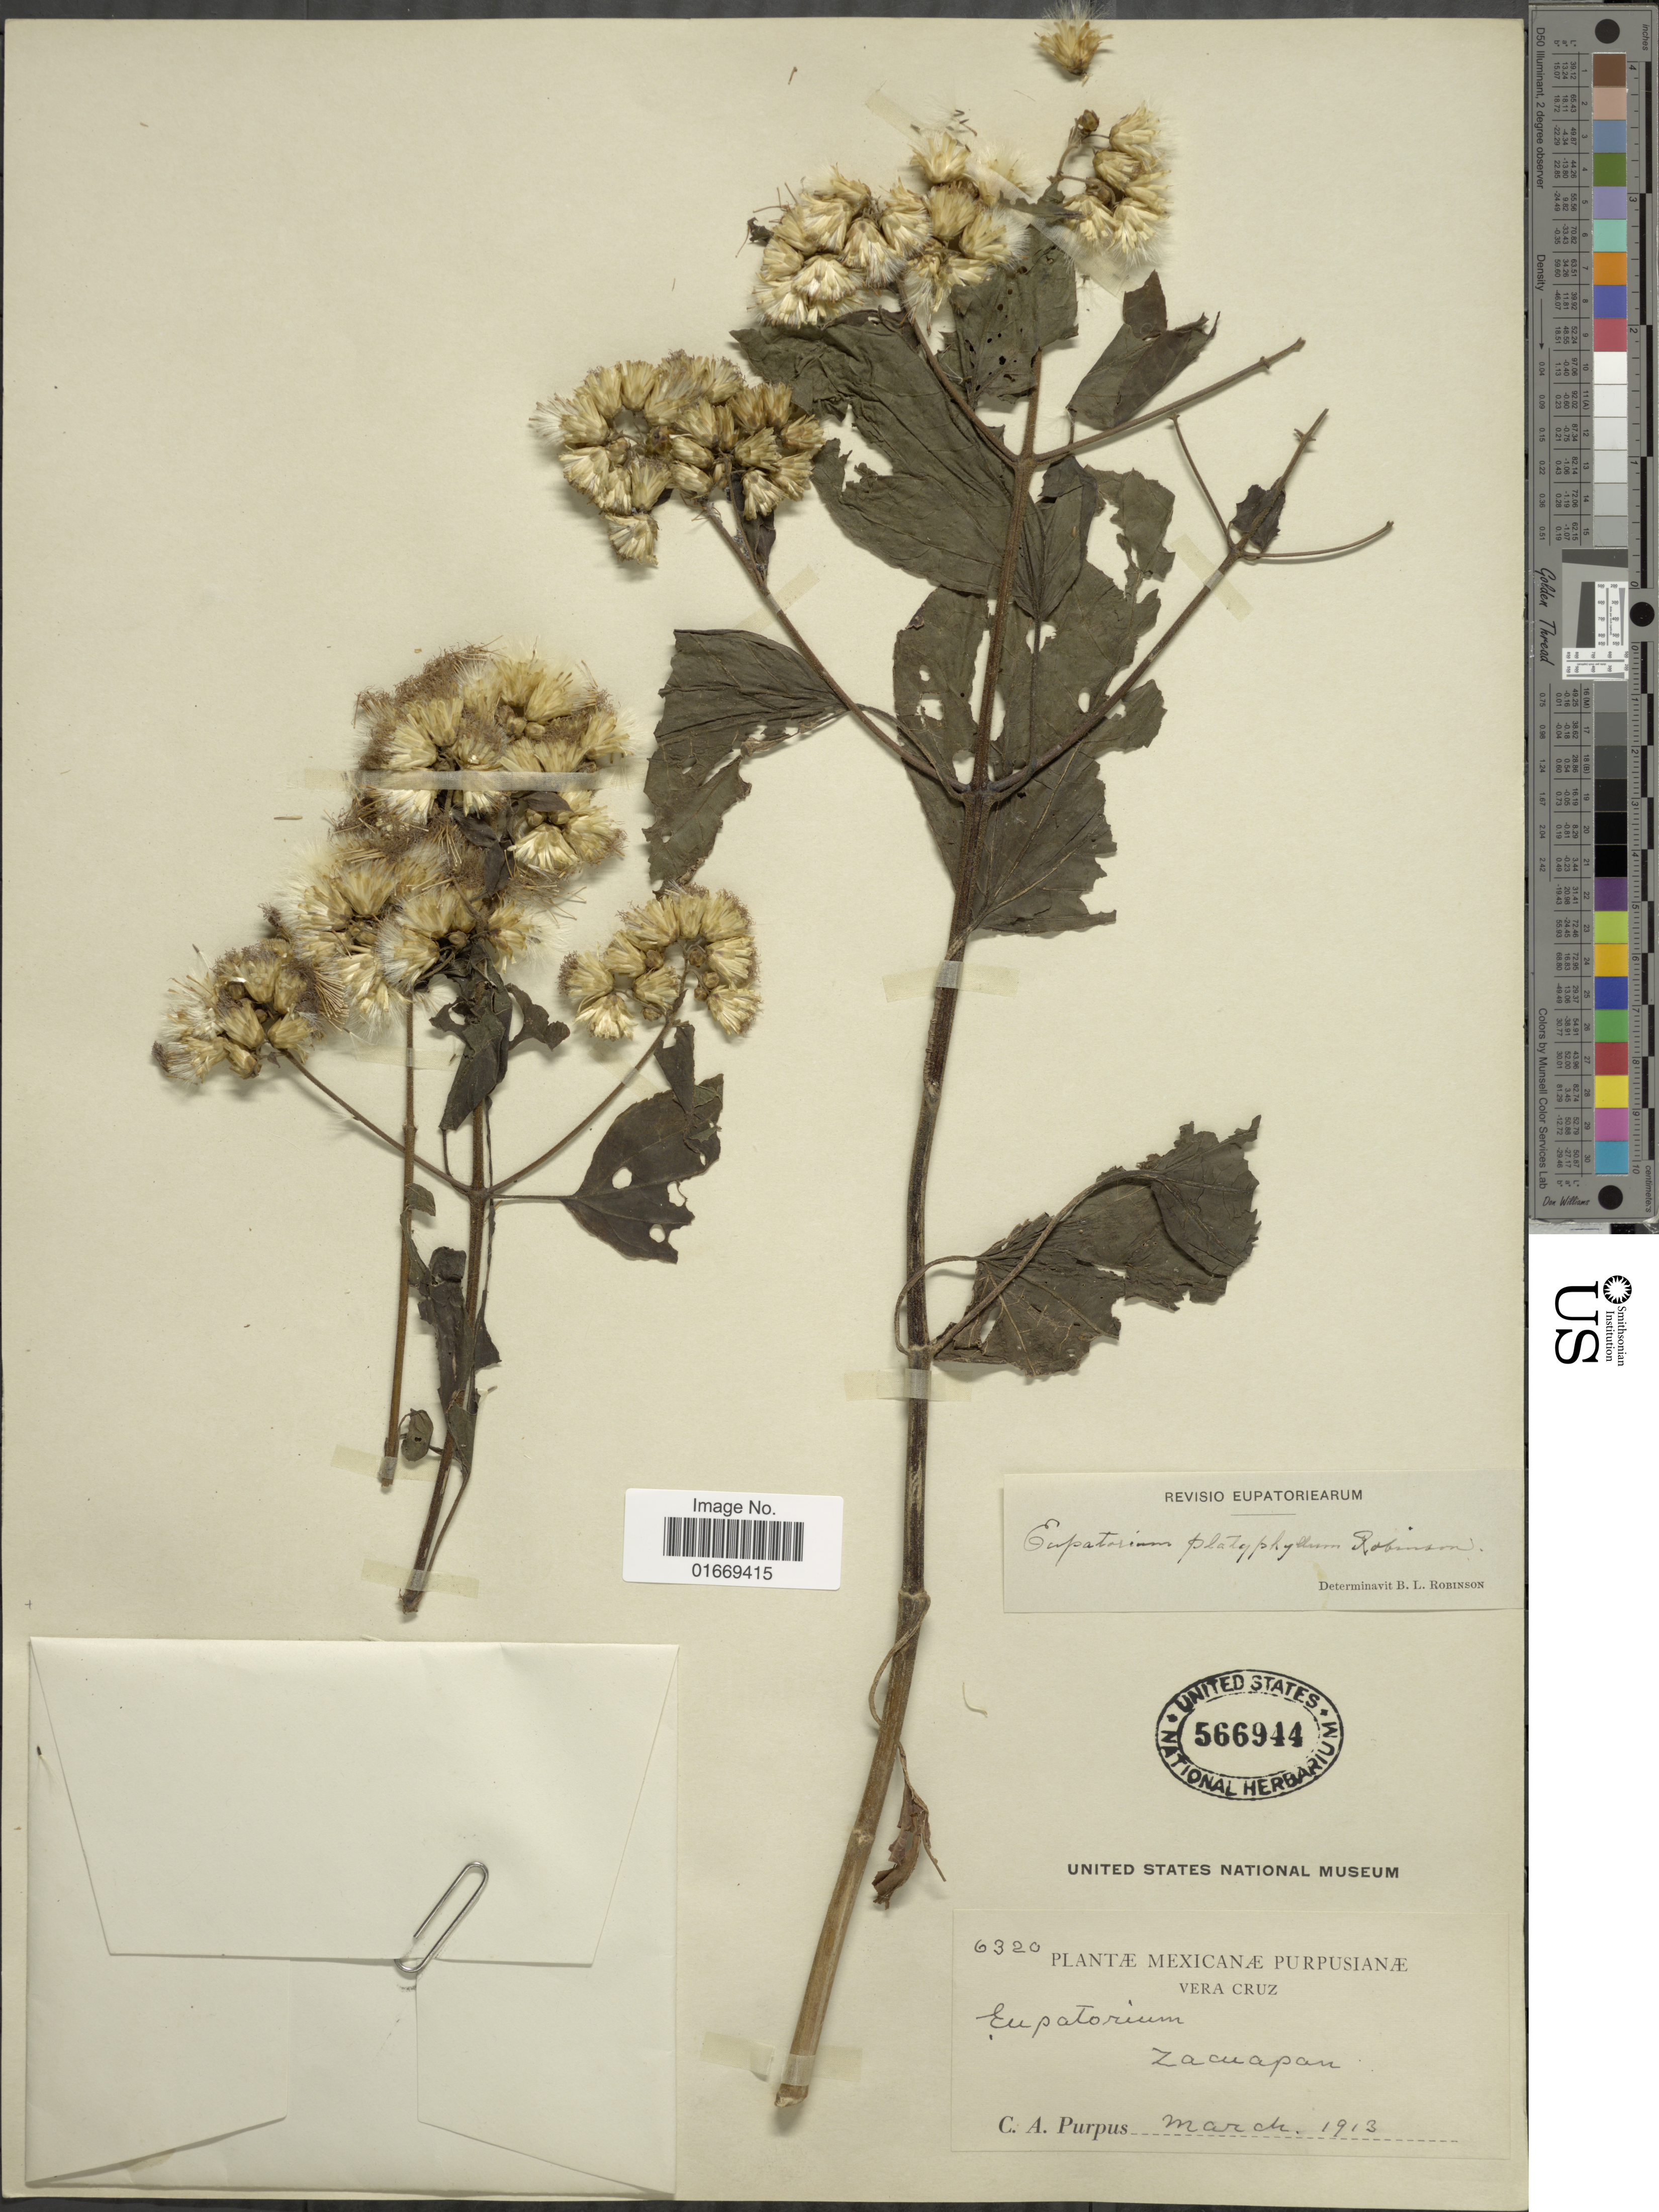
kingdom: Plantae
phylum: Tracheophyta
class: Magnoliopsida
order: Asterales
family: Asteraceae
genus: Bartlettina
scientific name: Bartlettina platyphylla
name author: (B.L. Rob.) R.M. King & H. Rob.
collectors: C. A. Purpus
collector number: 6320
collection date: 1919-03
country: Mexico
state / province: Veracruz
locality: Vera Cruz, Zacuapan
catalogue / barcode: US 566944